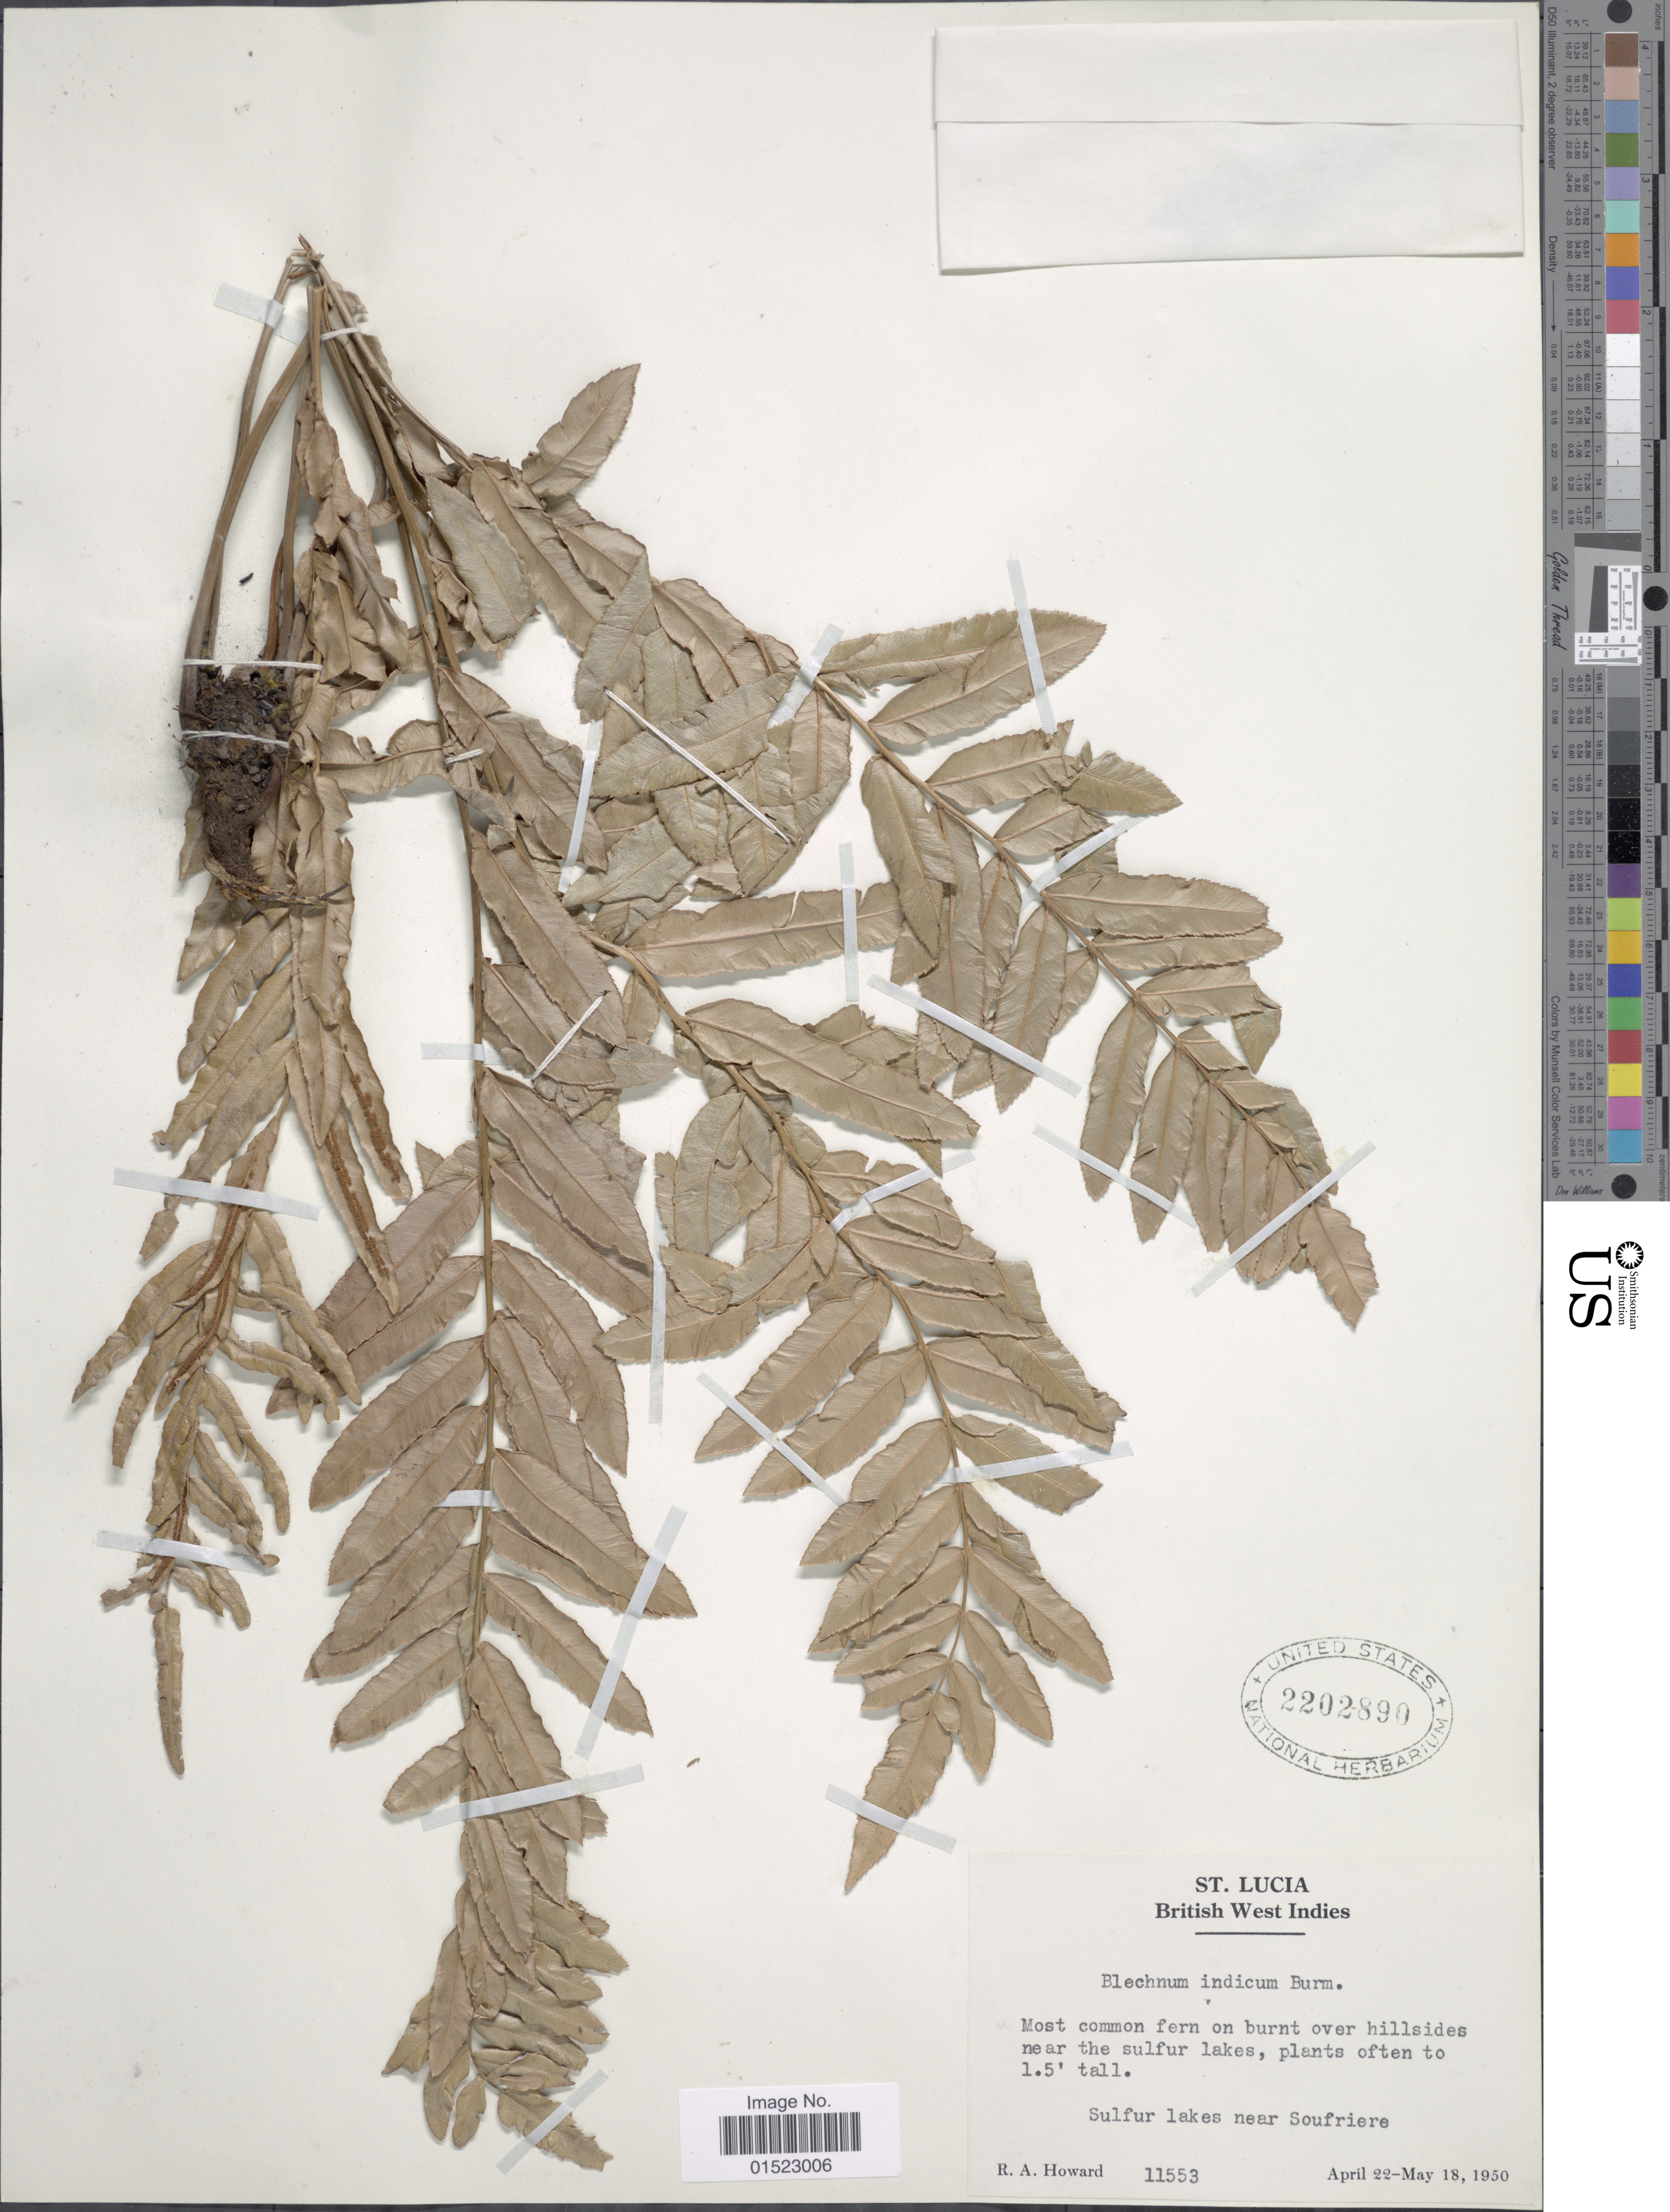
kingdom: Plantae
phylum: Tracheophyta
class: Polypodiopsida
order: Polypodiales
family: Blechnaceae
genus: Telmatoblechnum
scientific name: Telmatoblechnum serrulatum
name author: (Rich.) Perrie et al.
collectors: R. A. Howard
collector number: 11553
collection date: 1950-04-22/1950-05-18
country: St. Lucia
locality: British West Indies, Sulfur lakes nearSoufriere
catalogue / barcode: US 2202890